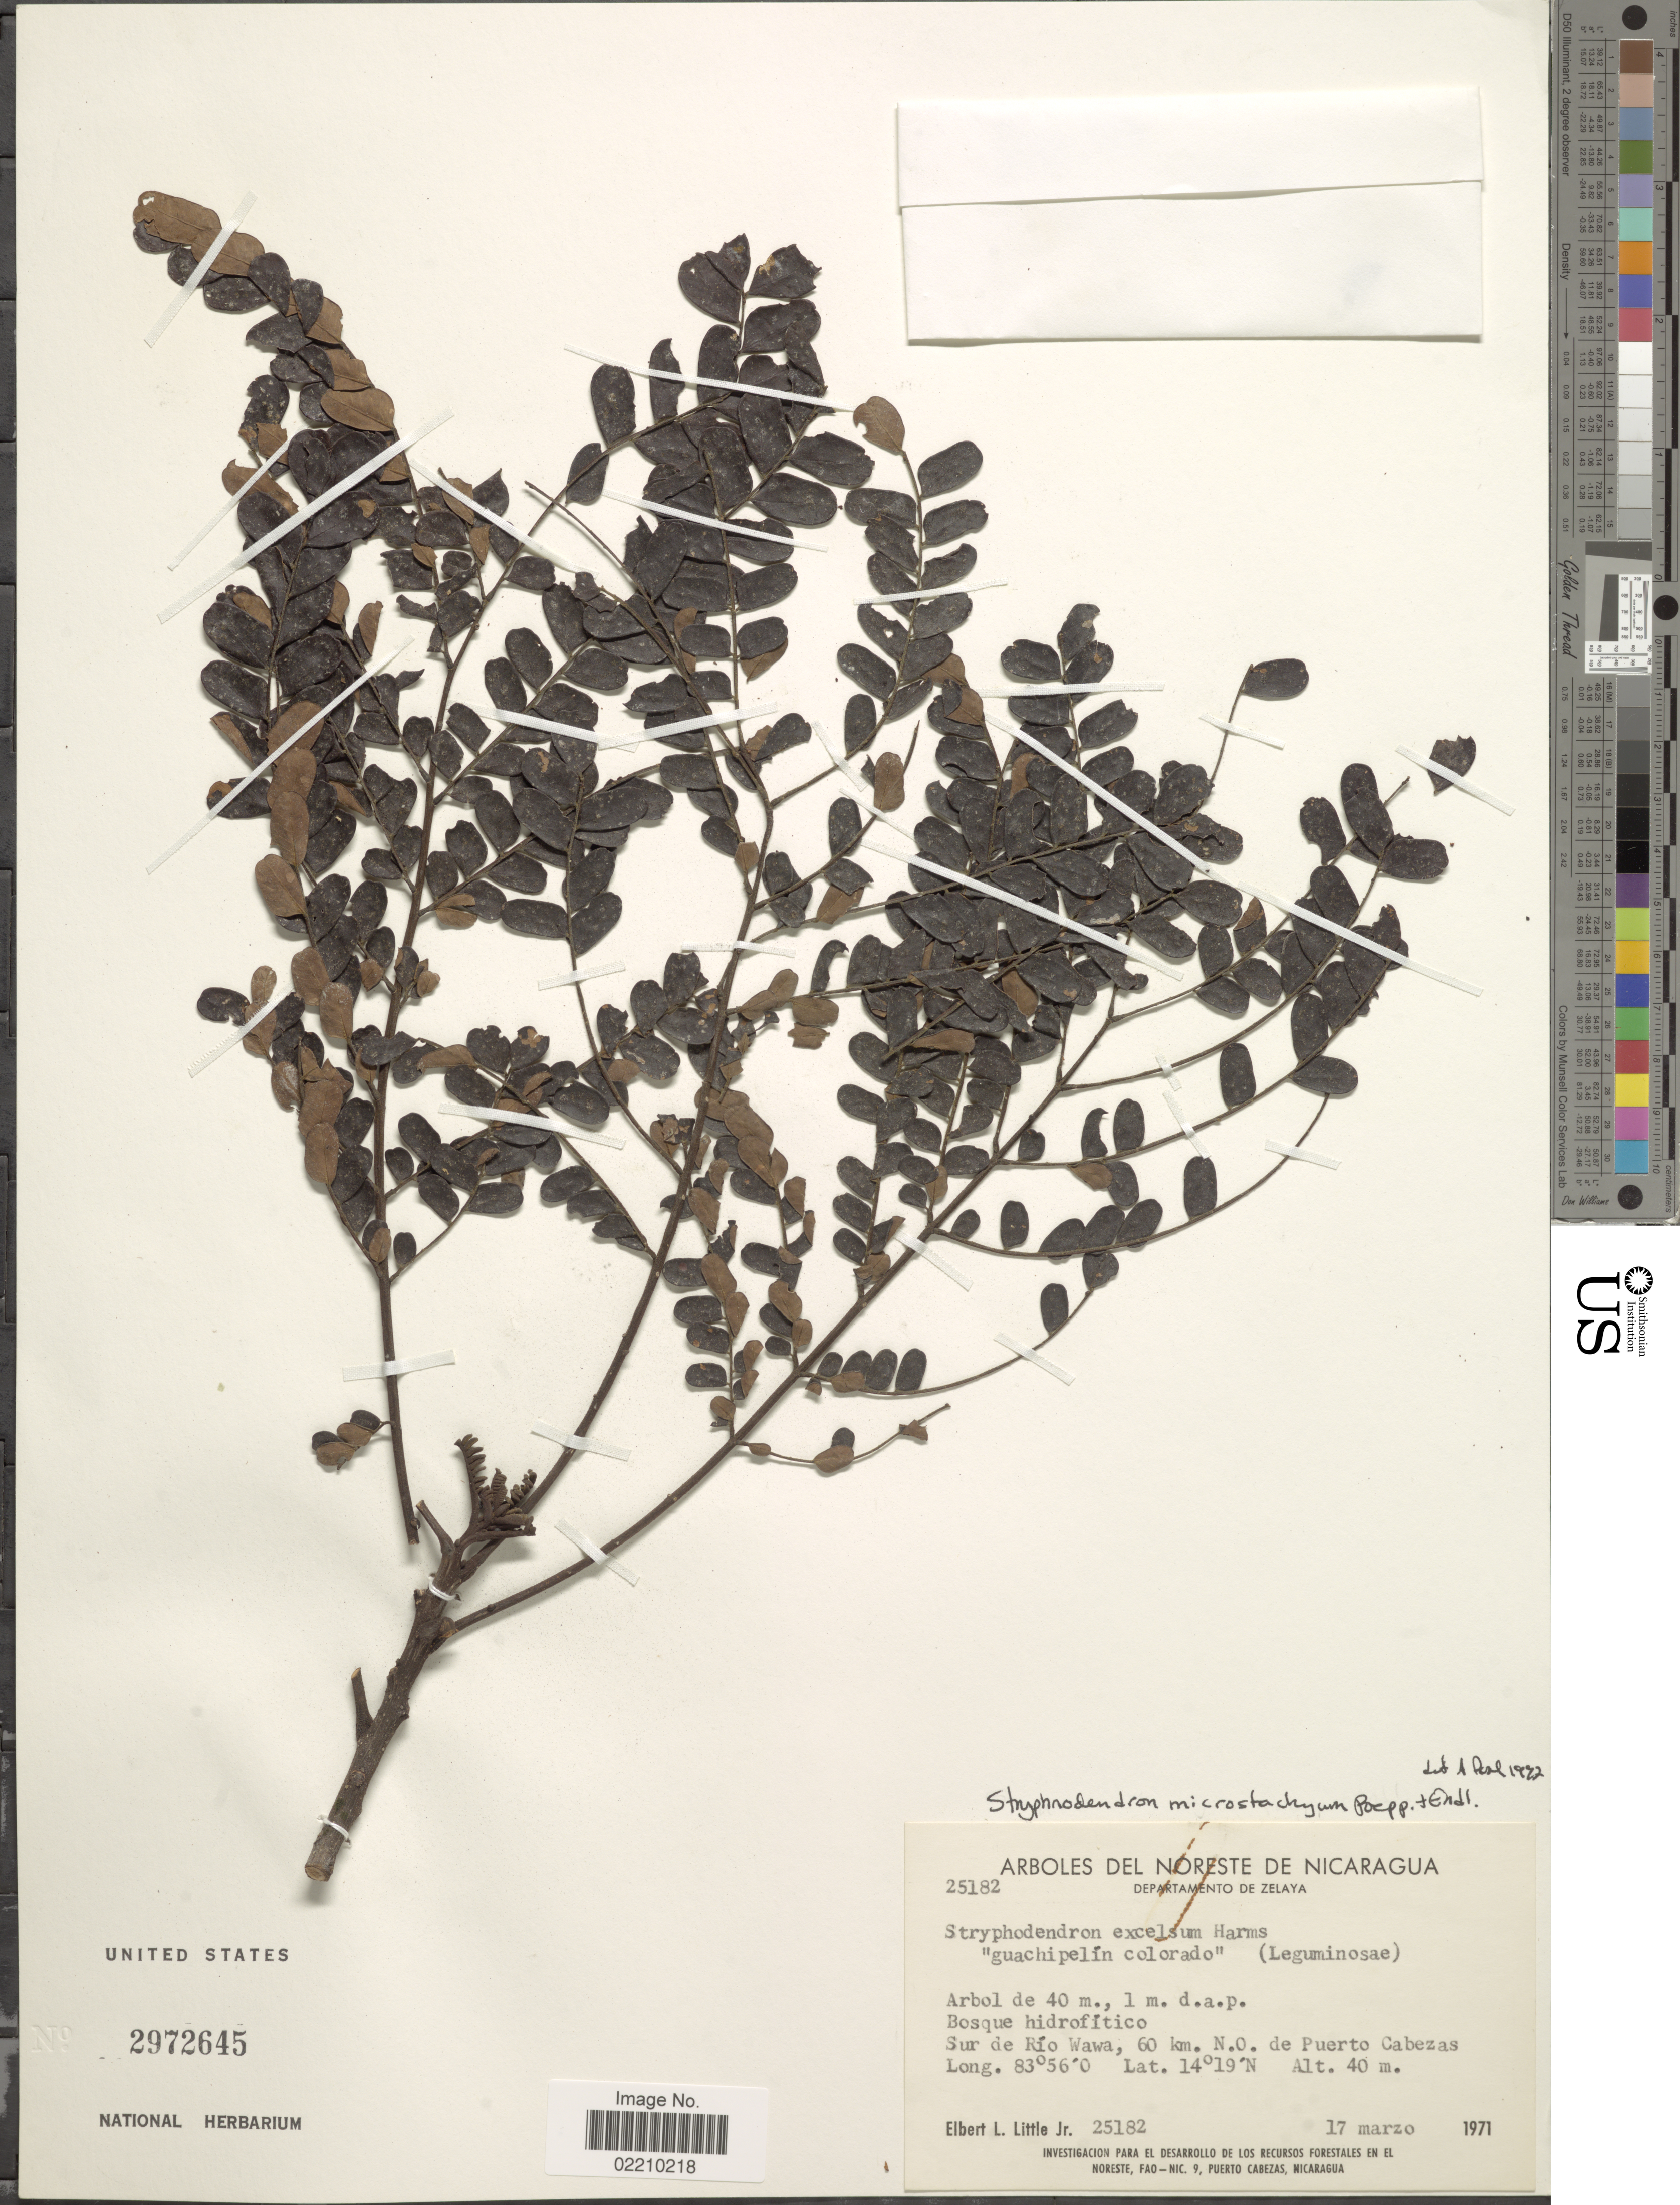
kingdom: Plantae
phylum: Tracheophyta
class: Magnoliopsida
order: Fabales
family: Fabaceae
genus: Stryphnodendron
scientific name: Stryphnodendron microstachyum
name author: Poepp.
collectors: E. L. Little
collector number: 25182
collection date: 1971-03-17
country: Nicaragua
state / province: Atlantico Norte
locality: Arboles Del Noreste De Nicaragua, Departamento de Zelaya, Sur de Rio Wawa, 60 km. N. O. de Puerto Cabezas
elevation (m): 40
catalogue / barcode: US 2972645